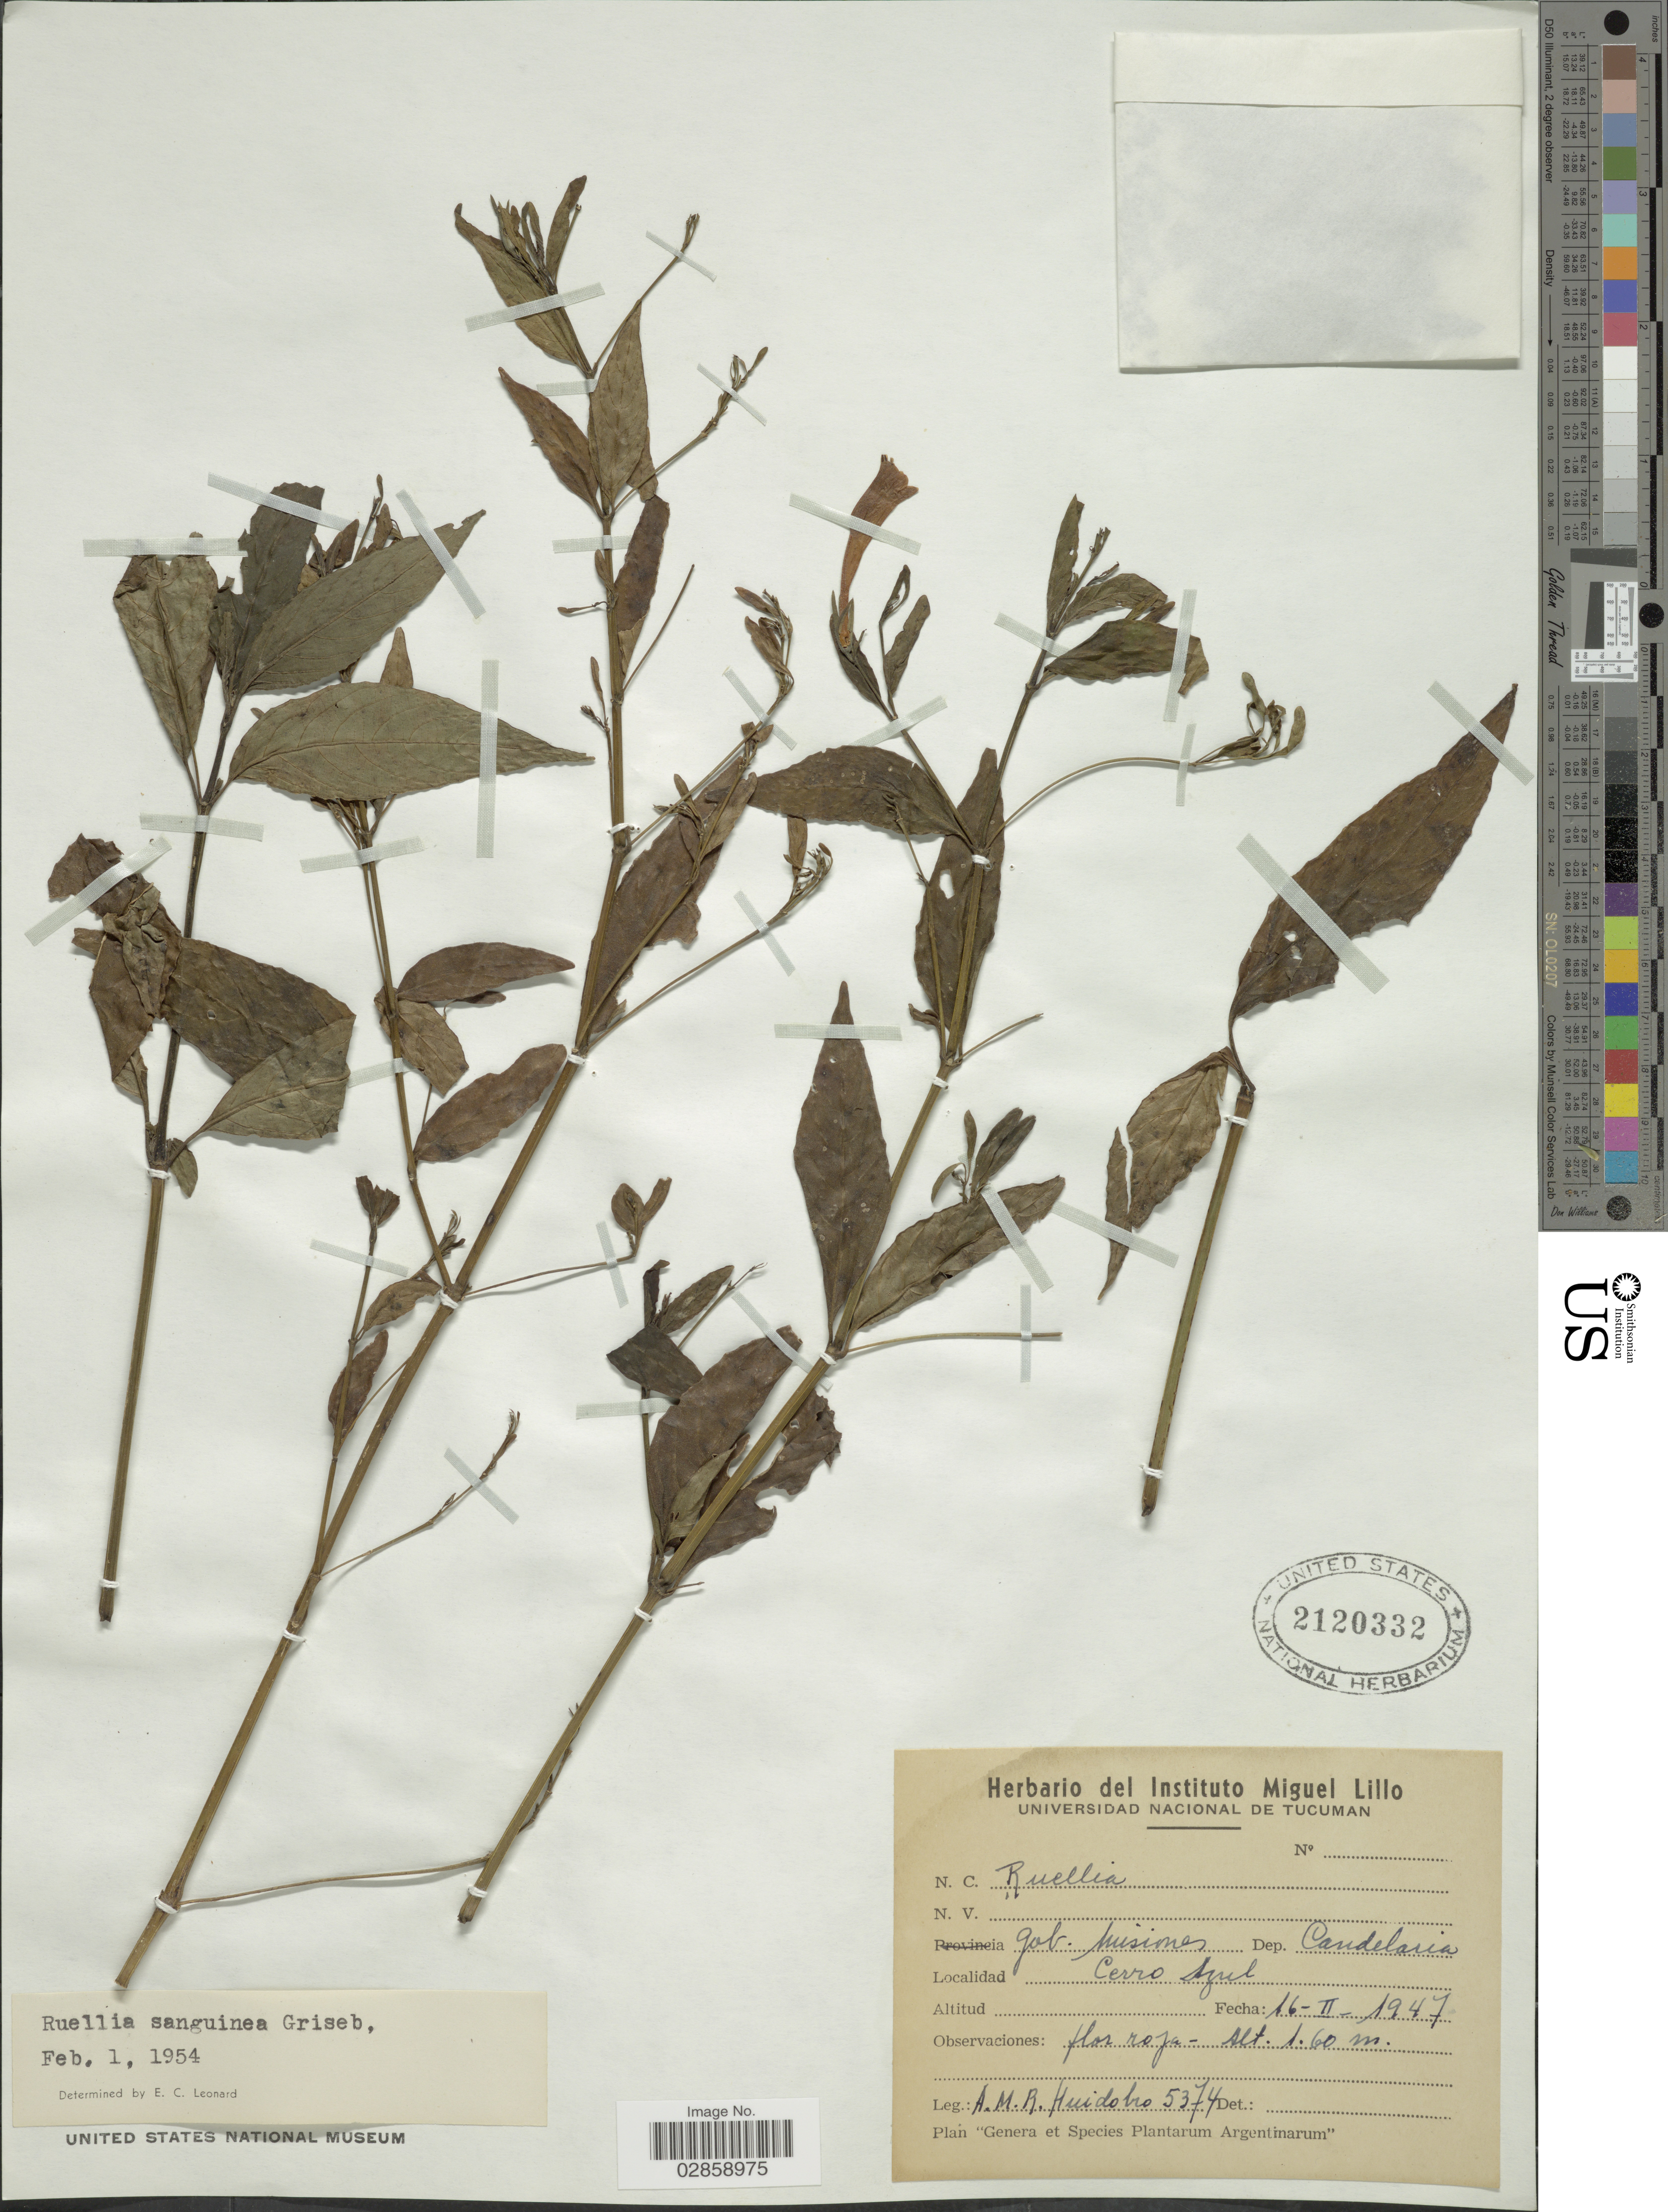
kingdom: Plantae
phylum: Tracheophyta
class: Magnoliopsida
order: Lamiales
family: Acanthaceae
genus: Ruellia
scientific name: Ruellia angustiflora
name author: (Nees) Lindau ex Rambo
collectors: A. M. R. Huidobro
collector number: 5374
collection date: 1947-02-16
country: Argentina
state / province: Misiones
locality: Gob. Misiones. Dep. Candelaria. Cerro Azul.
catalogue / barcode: US 2120332